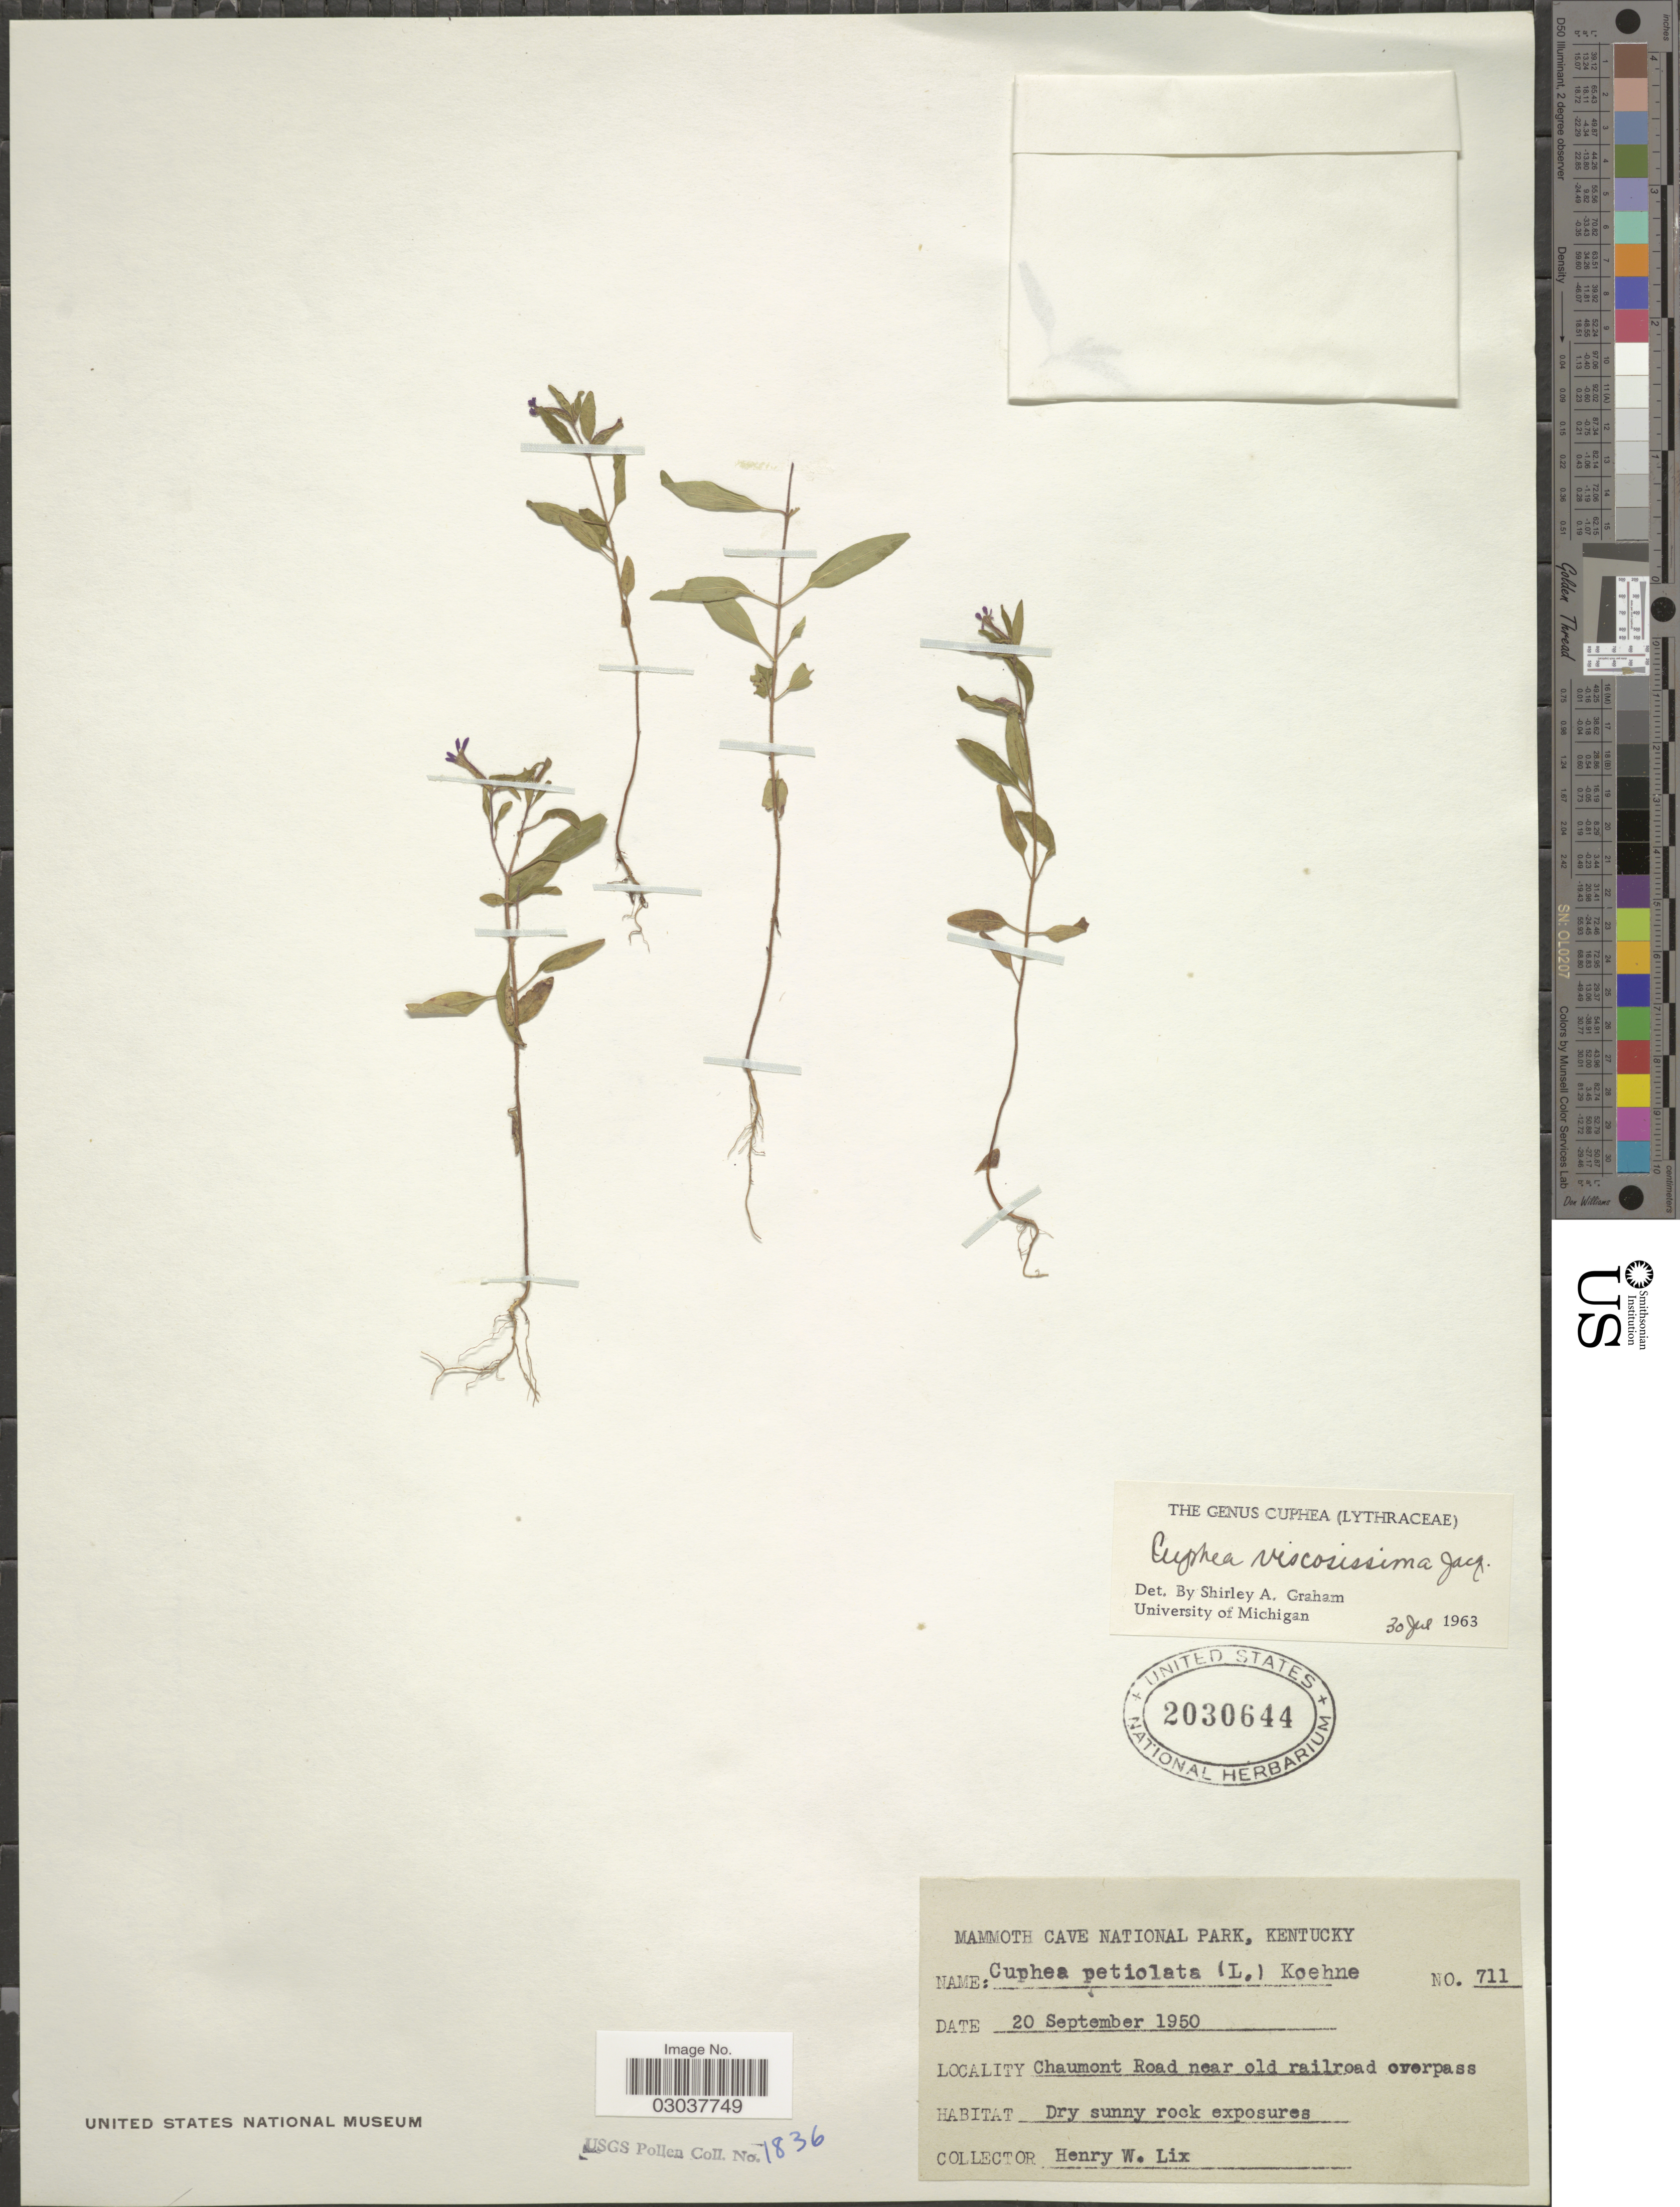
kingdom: Plantae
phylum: Tracheophyta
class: Magnoliopsida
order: Myrtales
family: Lythraceae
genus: Cuphea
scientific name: Cuphea viscosissima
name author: Jacq.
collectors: H. W. Lix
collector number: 711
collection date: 1950-09-20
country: United States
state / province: Kentucky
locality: Mammoth Cave National Park. Chaumont Road near old railroad overpass.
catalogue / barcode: US 2030644